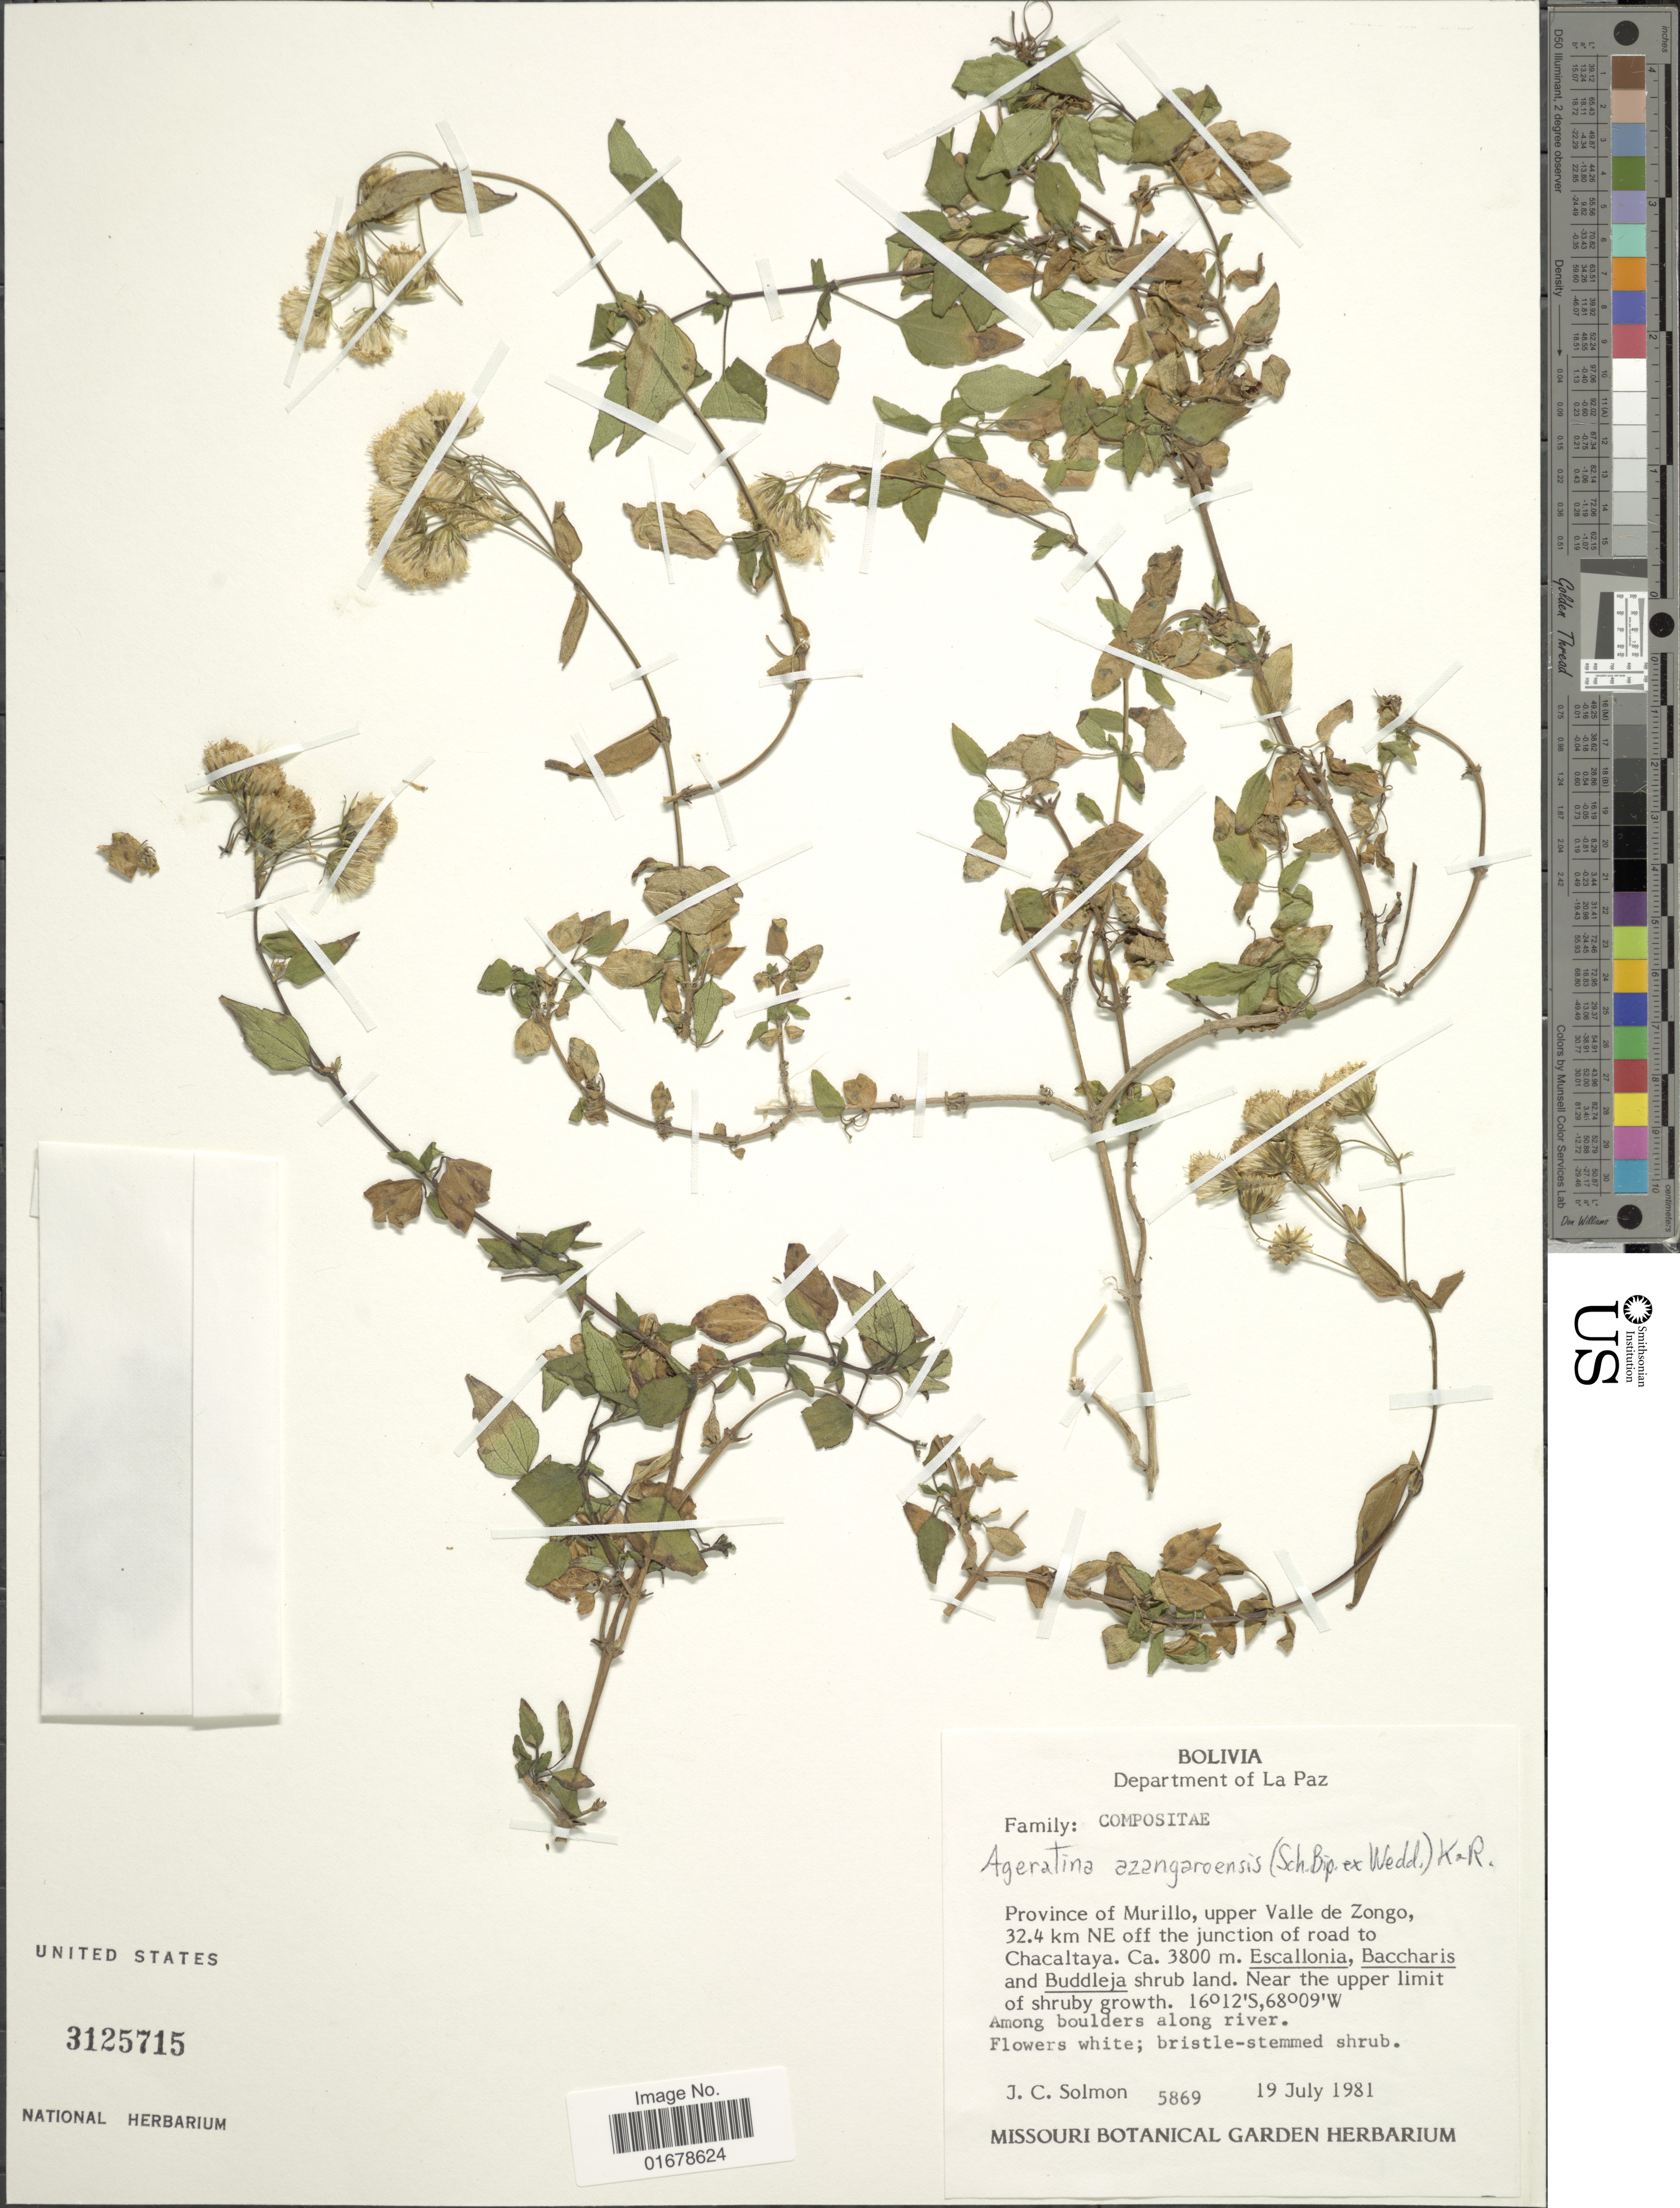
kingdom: Plantae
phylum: Tracheophyta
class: Magnoliopsida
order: Asterales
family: Asteraceae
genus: Ageratina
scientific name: Ageratina azangaroensis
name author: (Sch. Bip. ex Wedd.) R.M. King & H. Rob.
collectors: J. C. Solomon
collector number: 5869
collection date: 1981-07-19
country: Bolivia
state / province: La Paz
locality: Department of La Paz, Province of Murillo, upper Valle de Zongo, 32.4 km NE off the junction of road to Chacaltaya, Near the upper limit of shruby growth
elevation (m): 3800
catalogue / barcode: US 3125715